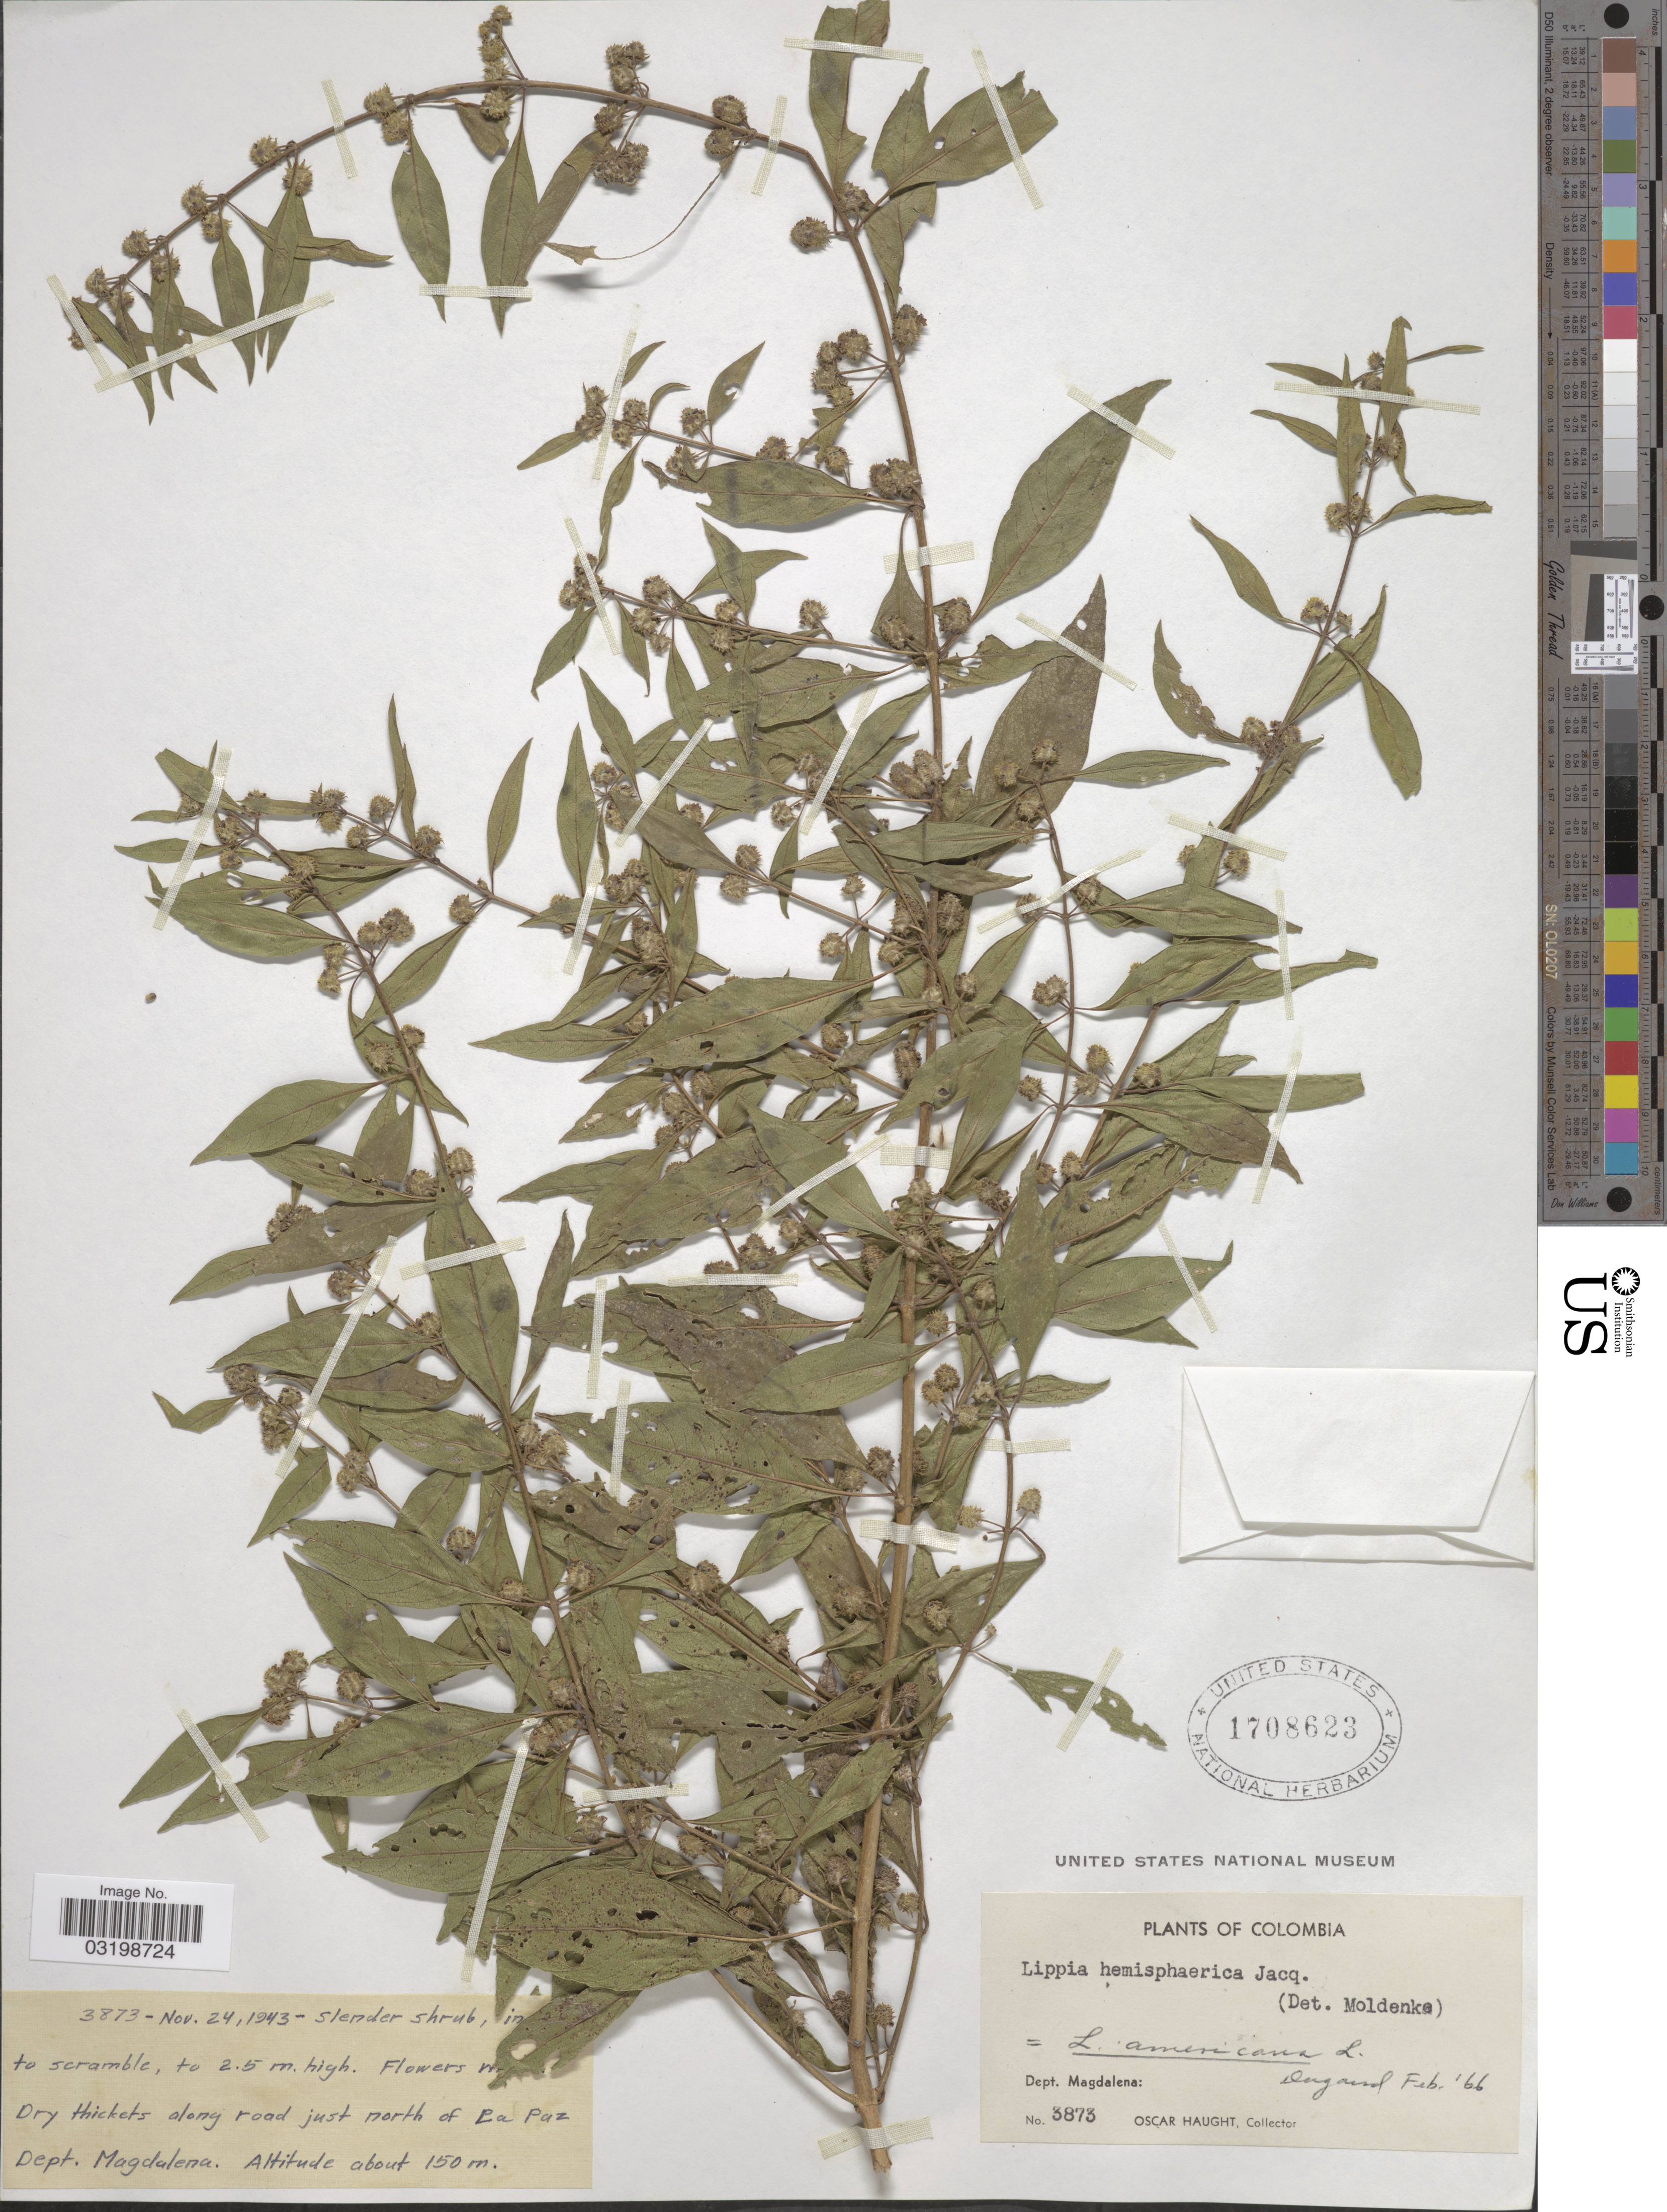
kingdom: Plantae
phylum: Tracheophyta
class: Magnoliopsida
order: Lamiales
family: Verbenaceae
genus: Lippia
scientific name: Lippia americana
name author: L.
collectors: O. L. Haught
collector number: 3873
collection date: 1943-11-24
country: Colombia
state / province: Magdalena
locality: Along road just north of La Paz. Dept. Magdalena.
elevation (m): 150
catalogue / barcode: US 1708623